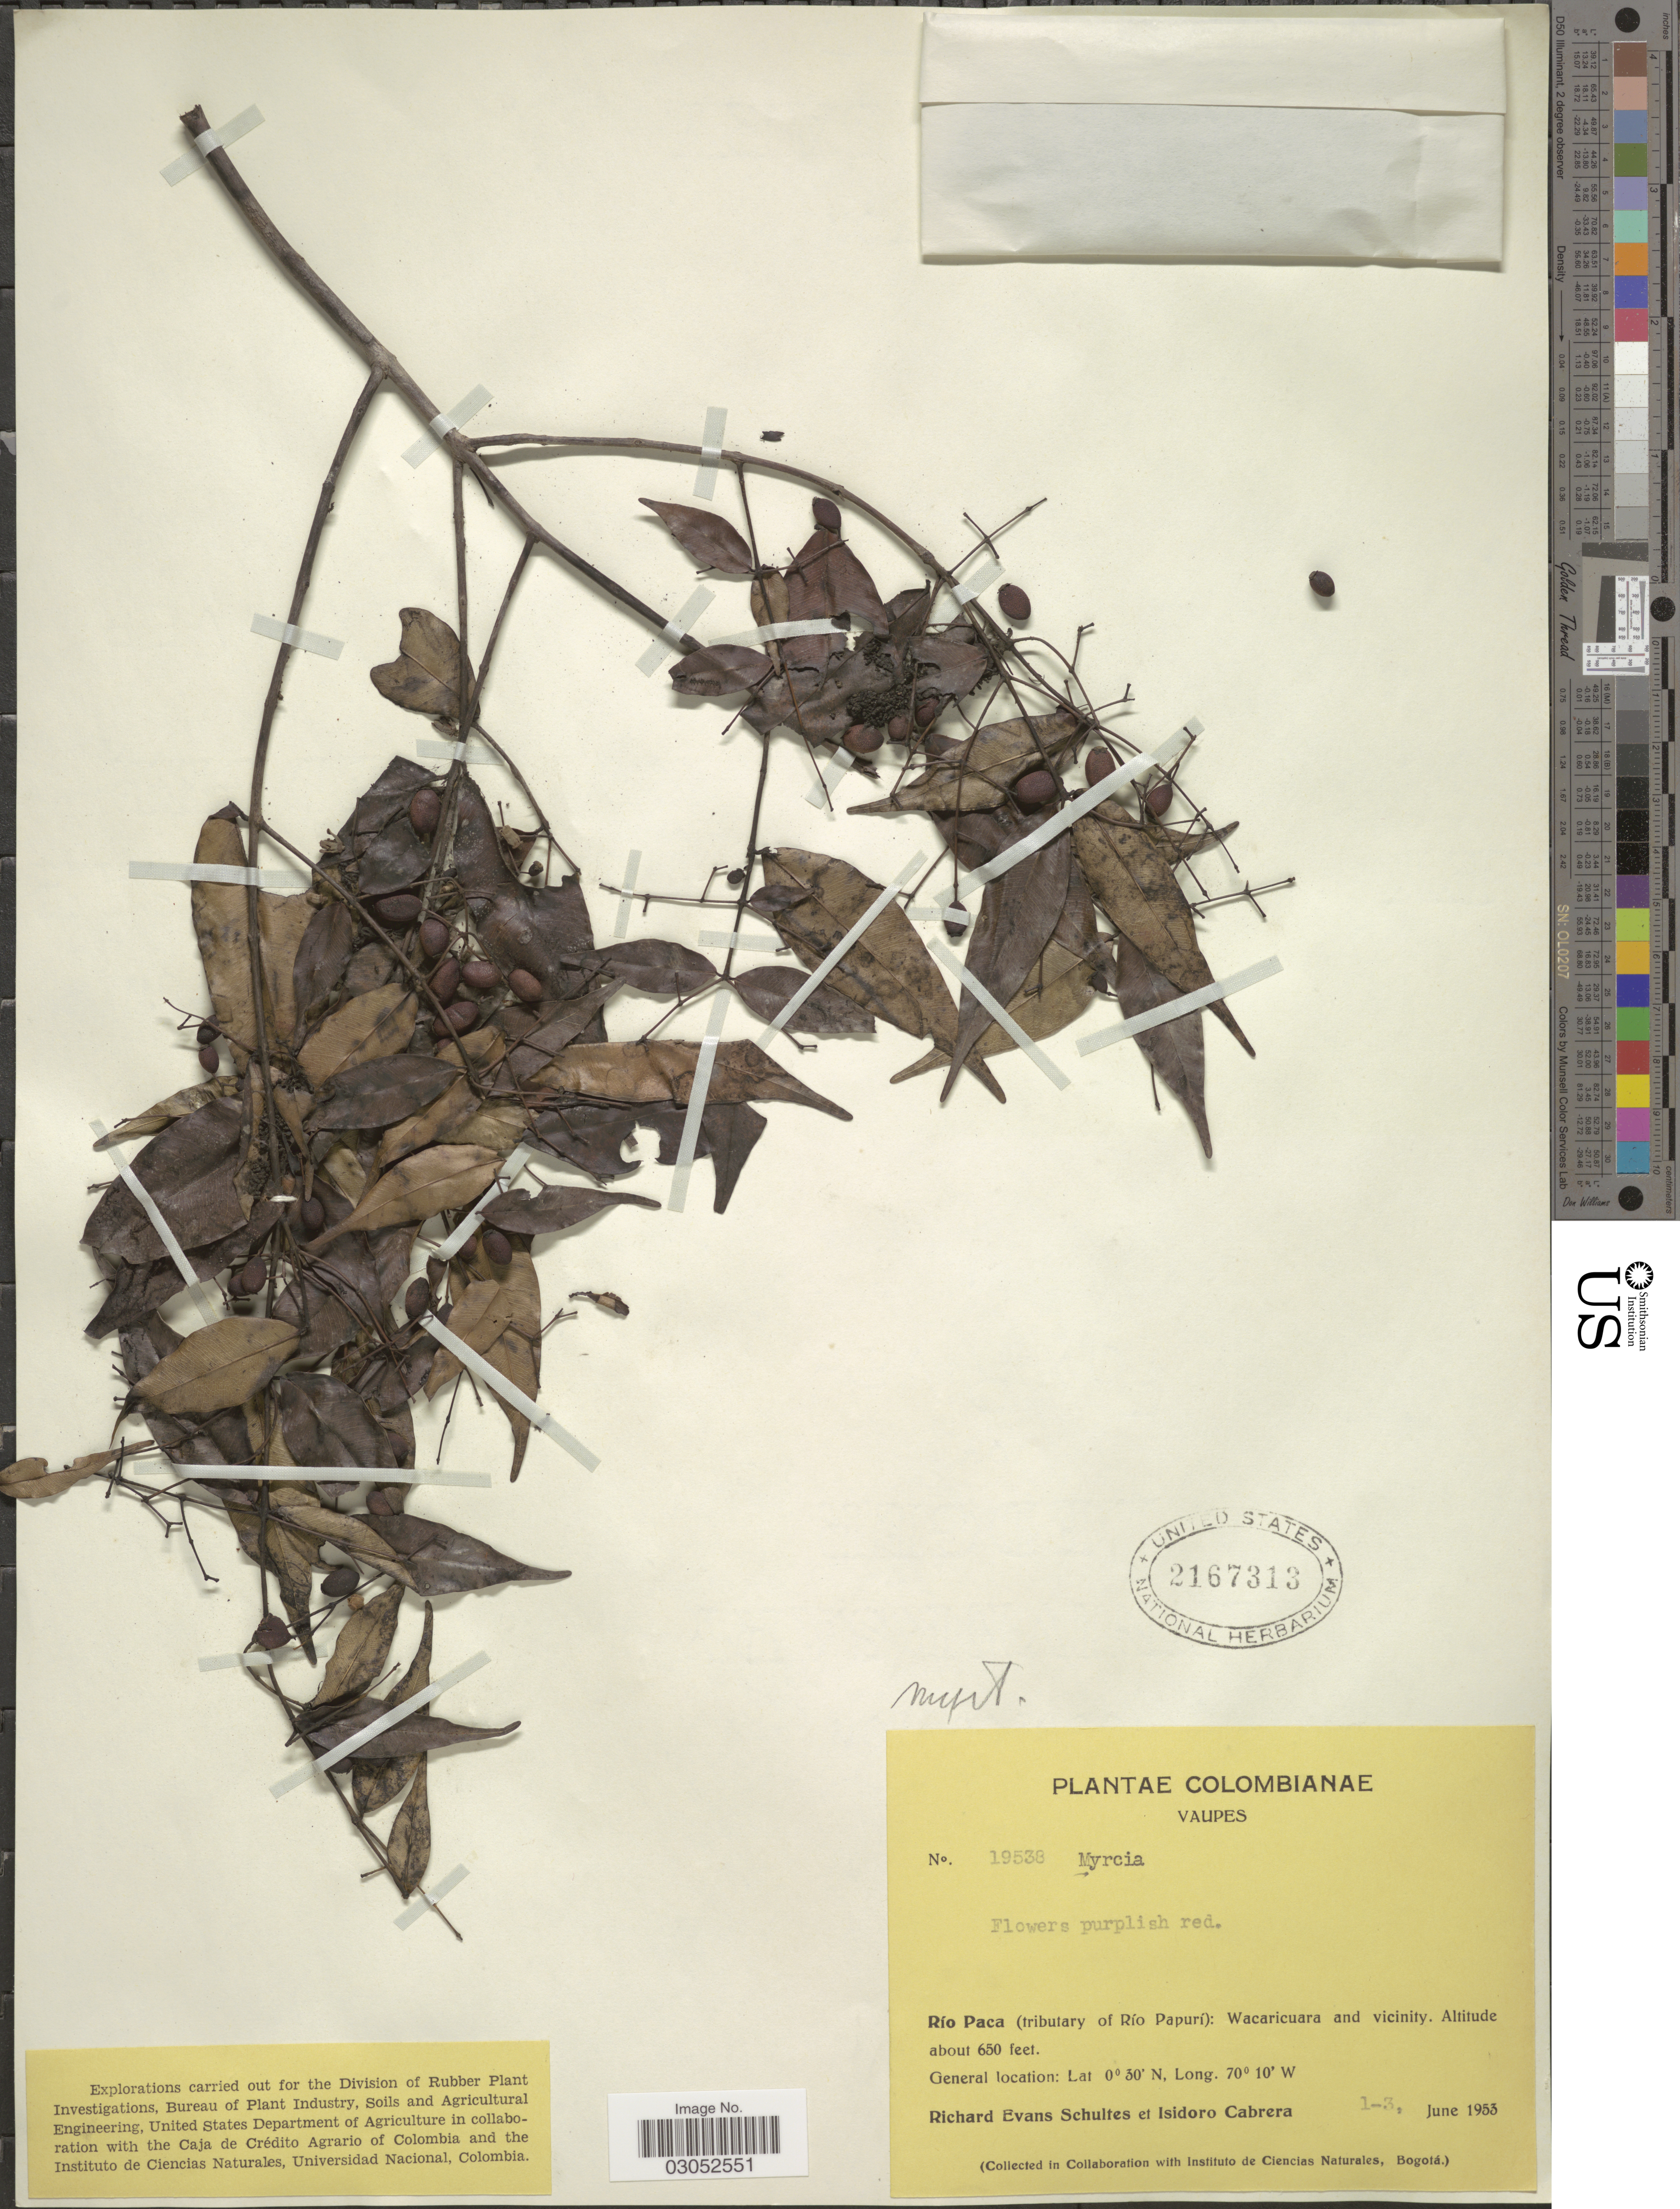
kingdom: Plantae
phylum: Tracheophyta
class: Magnoliopsida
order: Myrtales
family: Myrtaceae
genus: Myrcia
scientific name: Myrcia sp.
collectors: R. E. Schultes & I. Cabrera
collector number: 19538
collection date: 1953-06-01/1953-06-03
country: Colombia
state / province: Vaupés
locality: Río Paca (tributary of Río Papurí): Wacaricuara and vicinity.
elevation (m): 198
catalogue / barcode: US 2167313